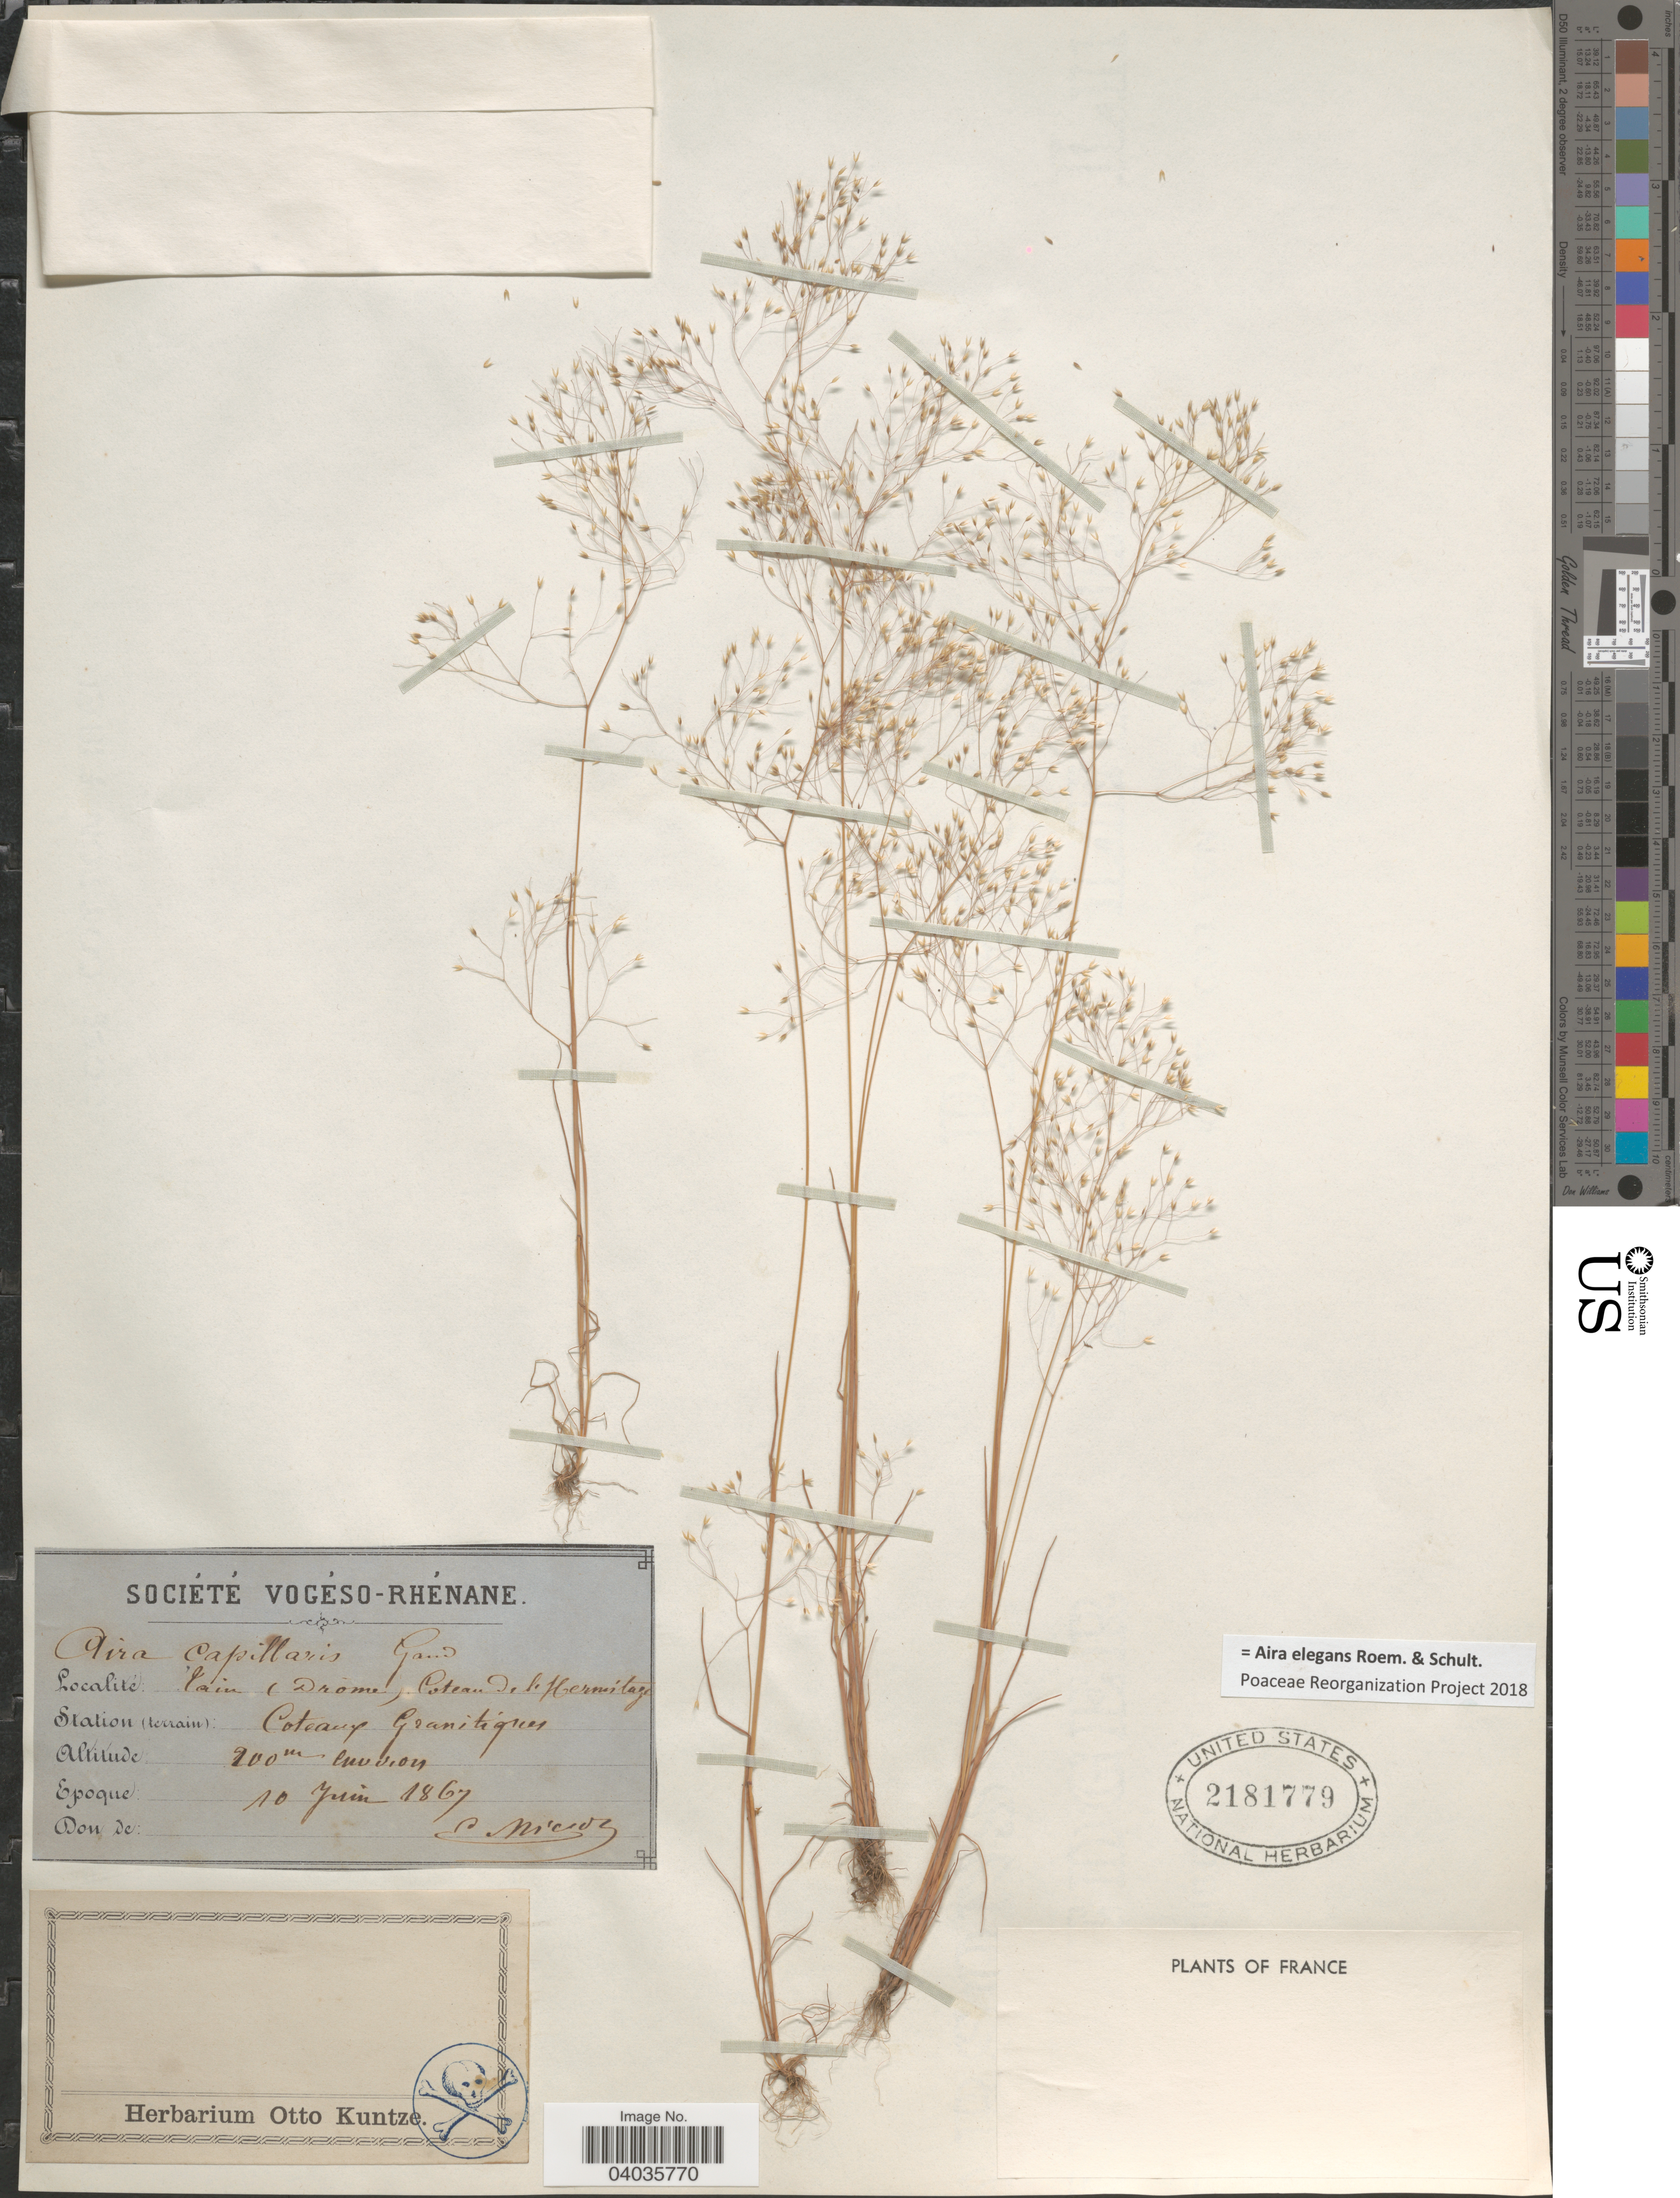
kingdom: Plantae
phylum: Tracheophyta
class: Liliopsida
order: Poales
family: Poaceae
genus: Aira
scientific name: Aira elegans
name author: L.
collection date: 1867-06-10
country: France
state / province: Auvergne-Rhône-Alpes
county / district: Drôme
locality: Tain (Drome) Coteau de l'Hermitage. Station (terrain): Coteaux Granitiques.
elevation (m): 200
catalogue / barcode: US 2181779